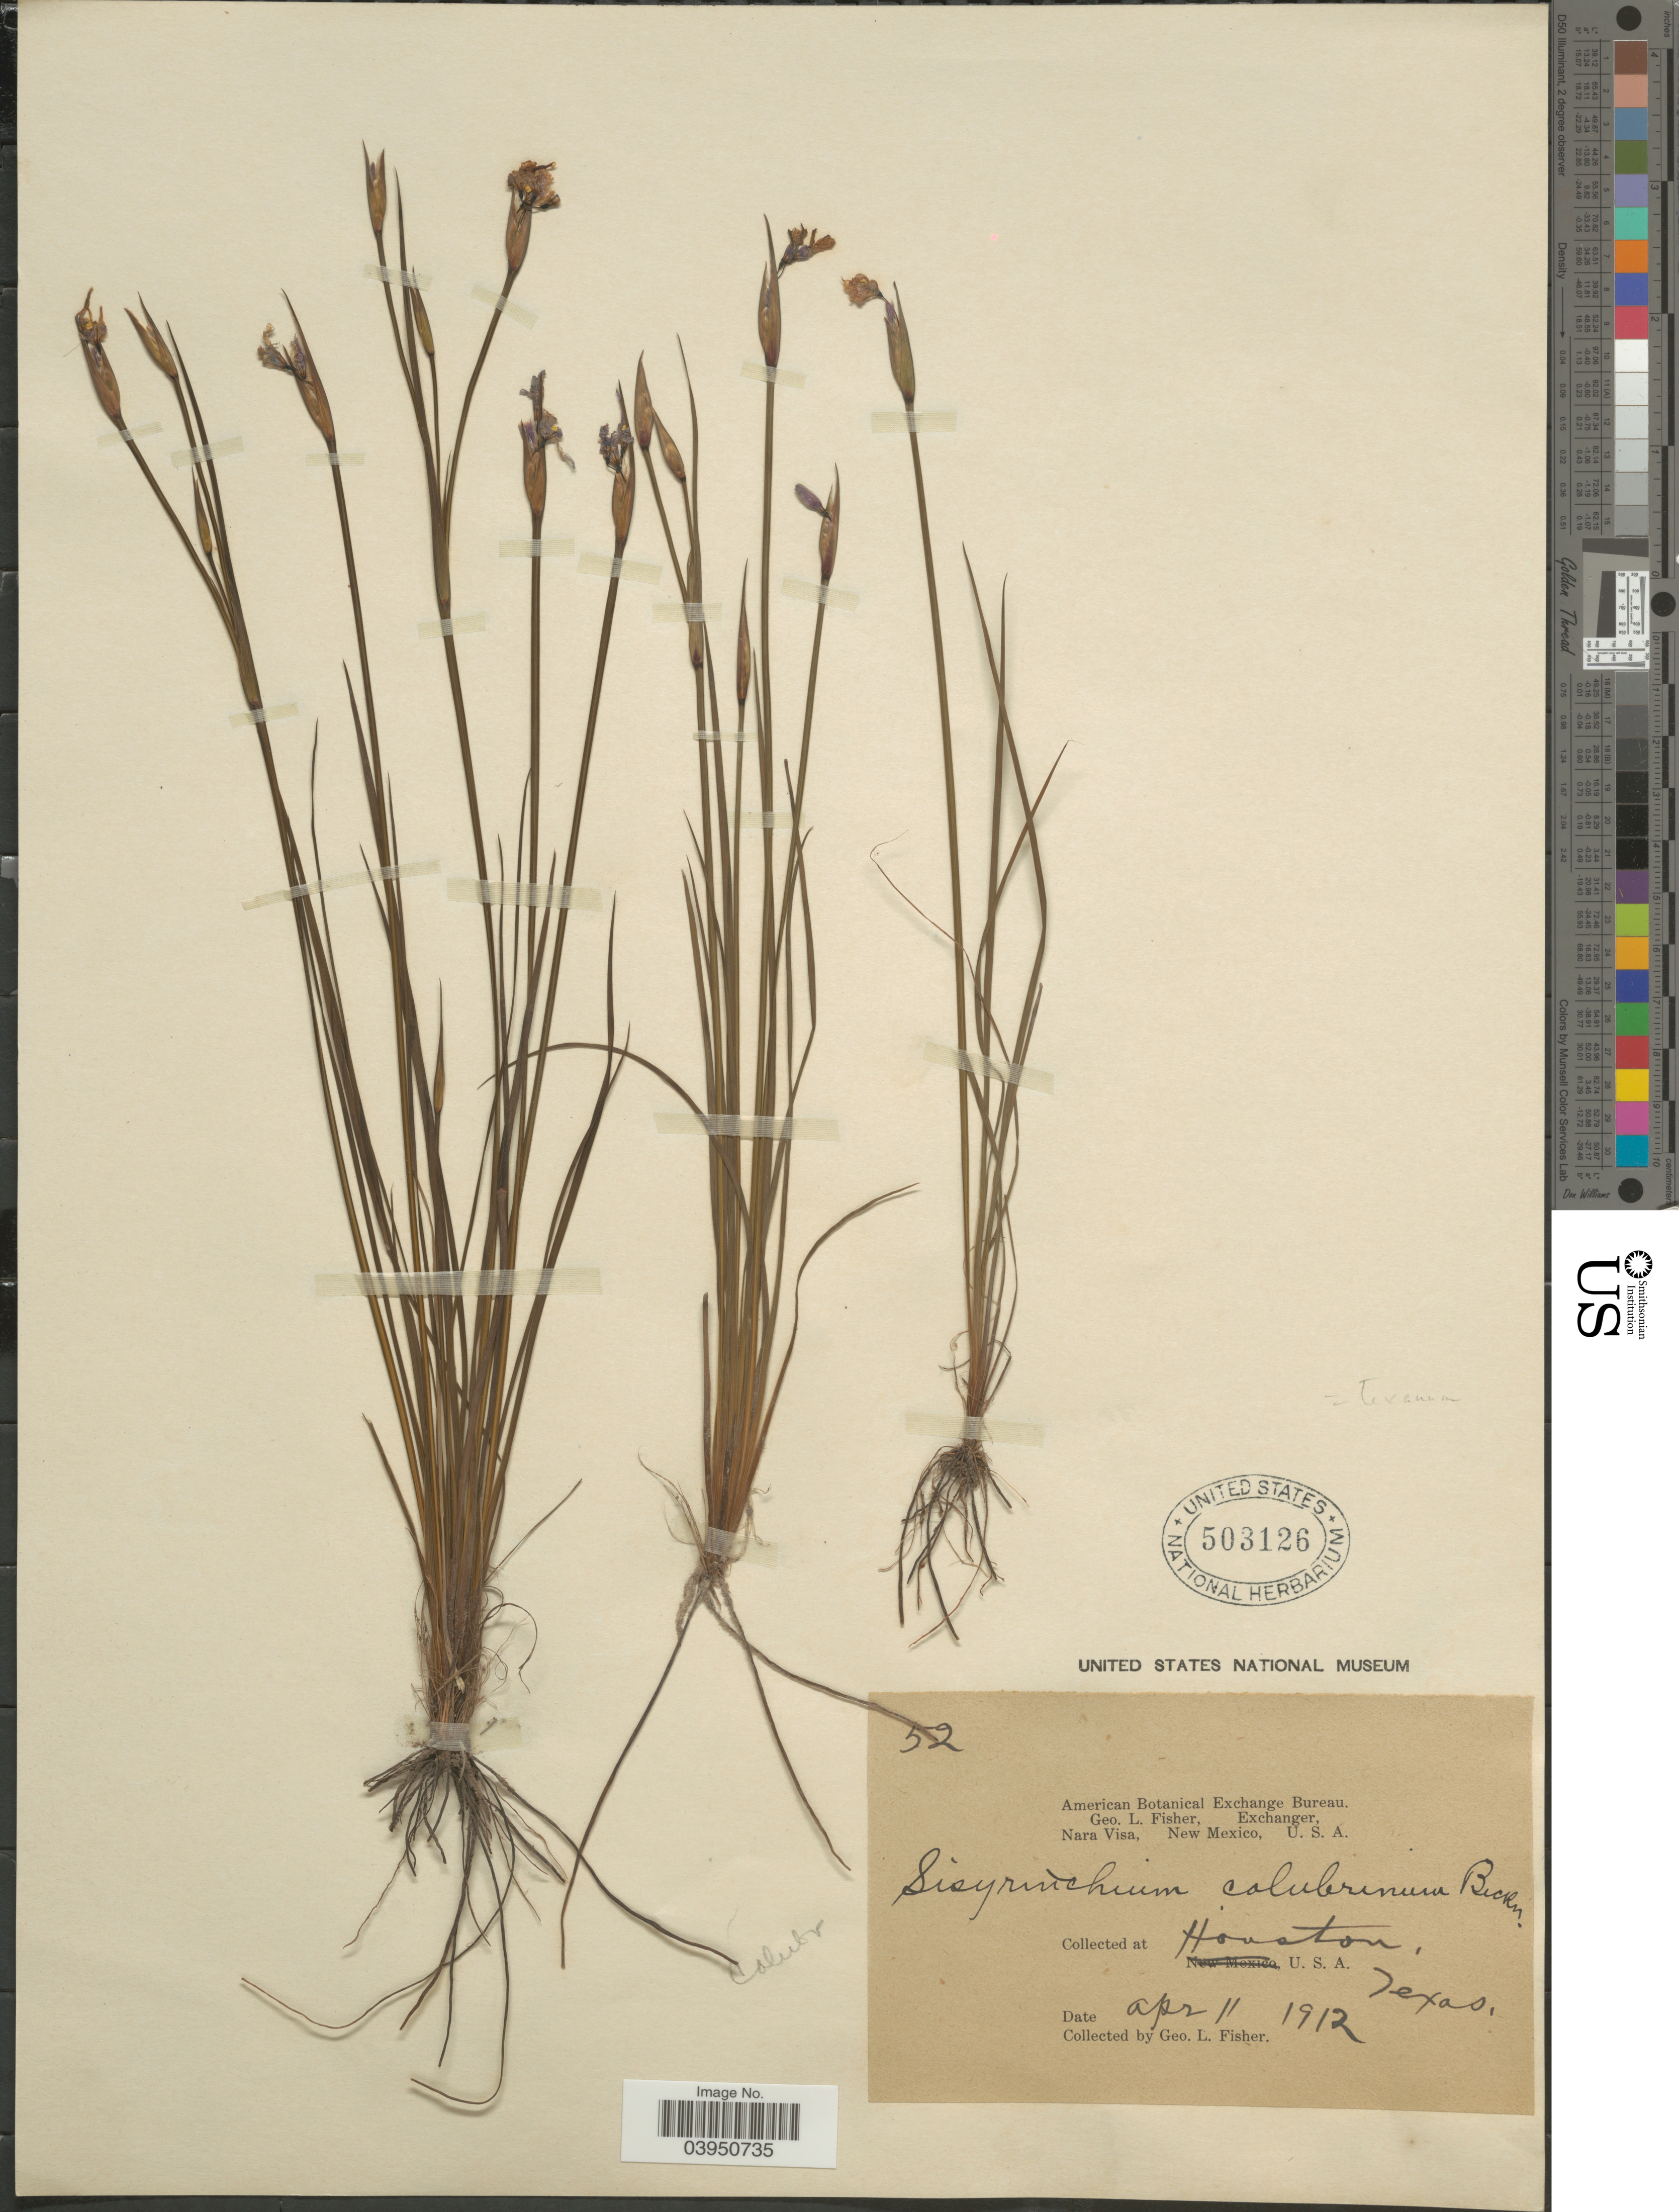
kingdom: Plantae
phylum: Tracheophyta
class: Liliopsida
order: Asparagales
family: Iridaceae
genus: Sisyrinchium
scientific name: Sisyrinchium colubriferum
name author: E.P. Bicknell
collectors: G. L. Fisher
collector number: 52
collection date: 1912-04-11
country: United States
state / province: Texas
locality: Houston.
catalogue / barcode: US 503126